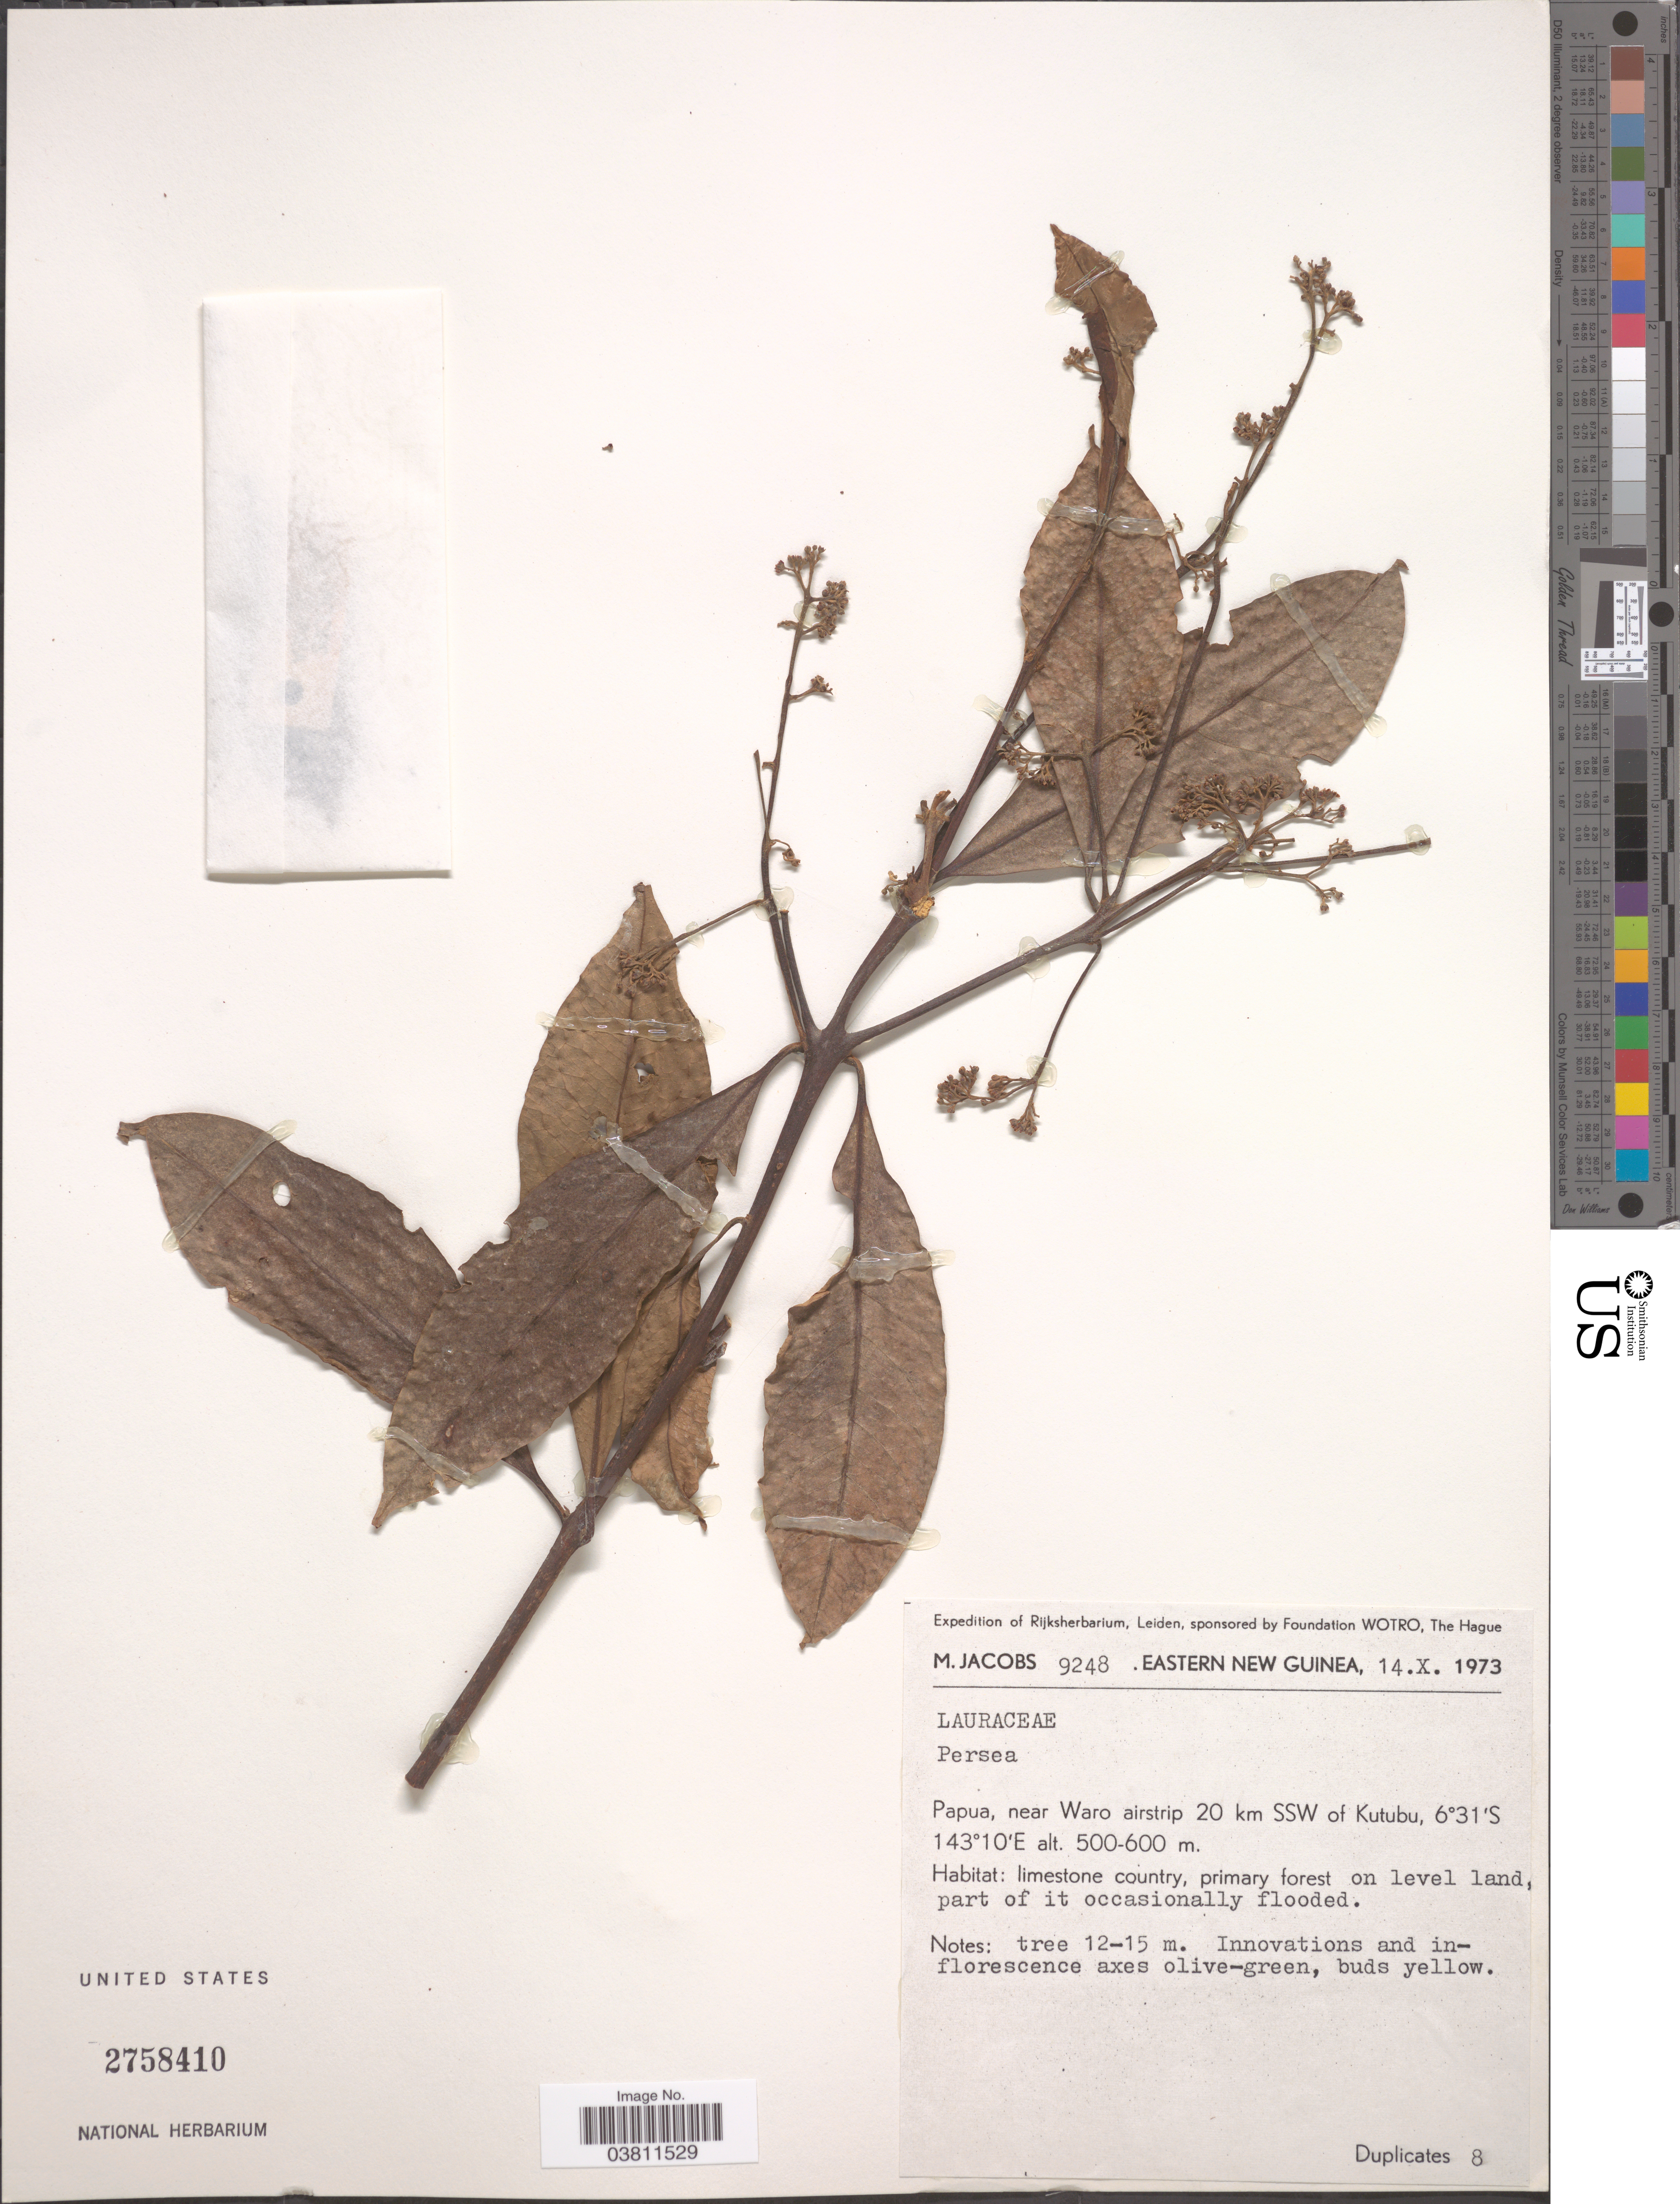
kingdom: Plantae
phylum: Tracheophyta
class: Magnoliopsida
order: Laurales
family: Lauraceae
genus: Persea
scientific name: Persea sp.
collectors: M. Jacobs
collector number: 9248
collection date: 1973-10-14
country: Papua New Guinea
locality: Eastern New Guinea. Papua, near Waro airstrip 20 km SSW of Kutubu.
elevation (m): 500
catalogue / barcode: US 2758410